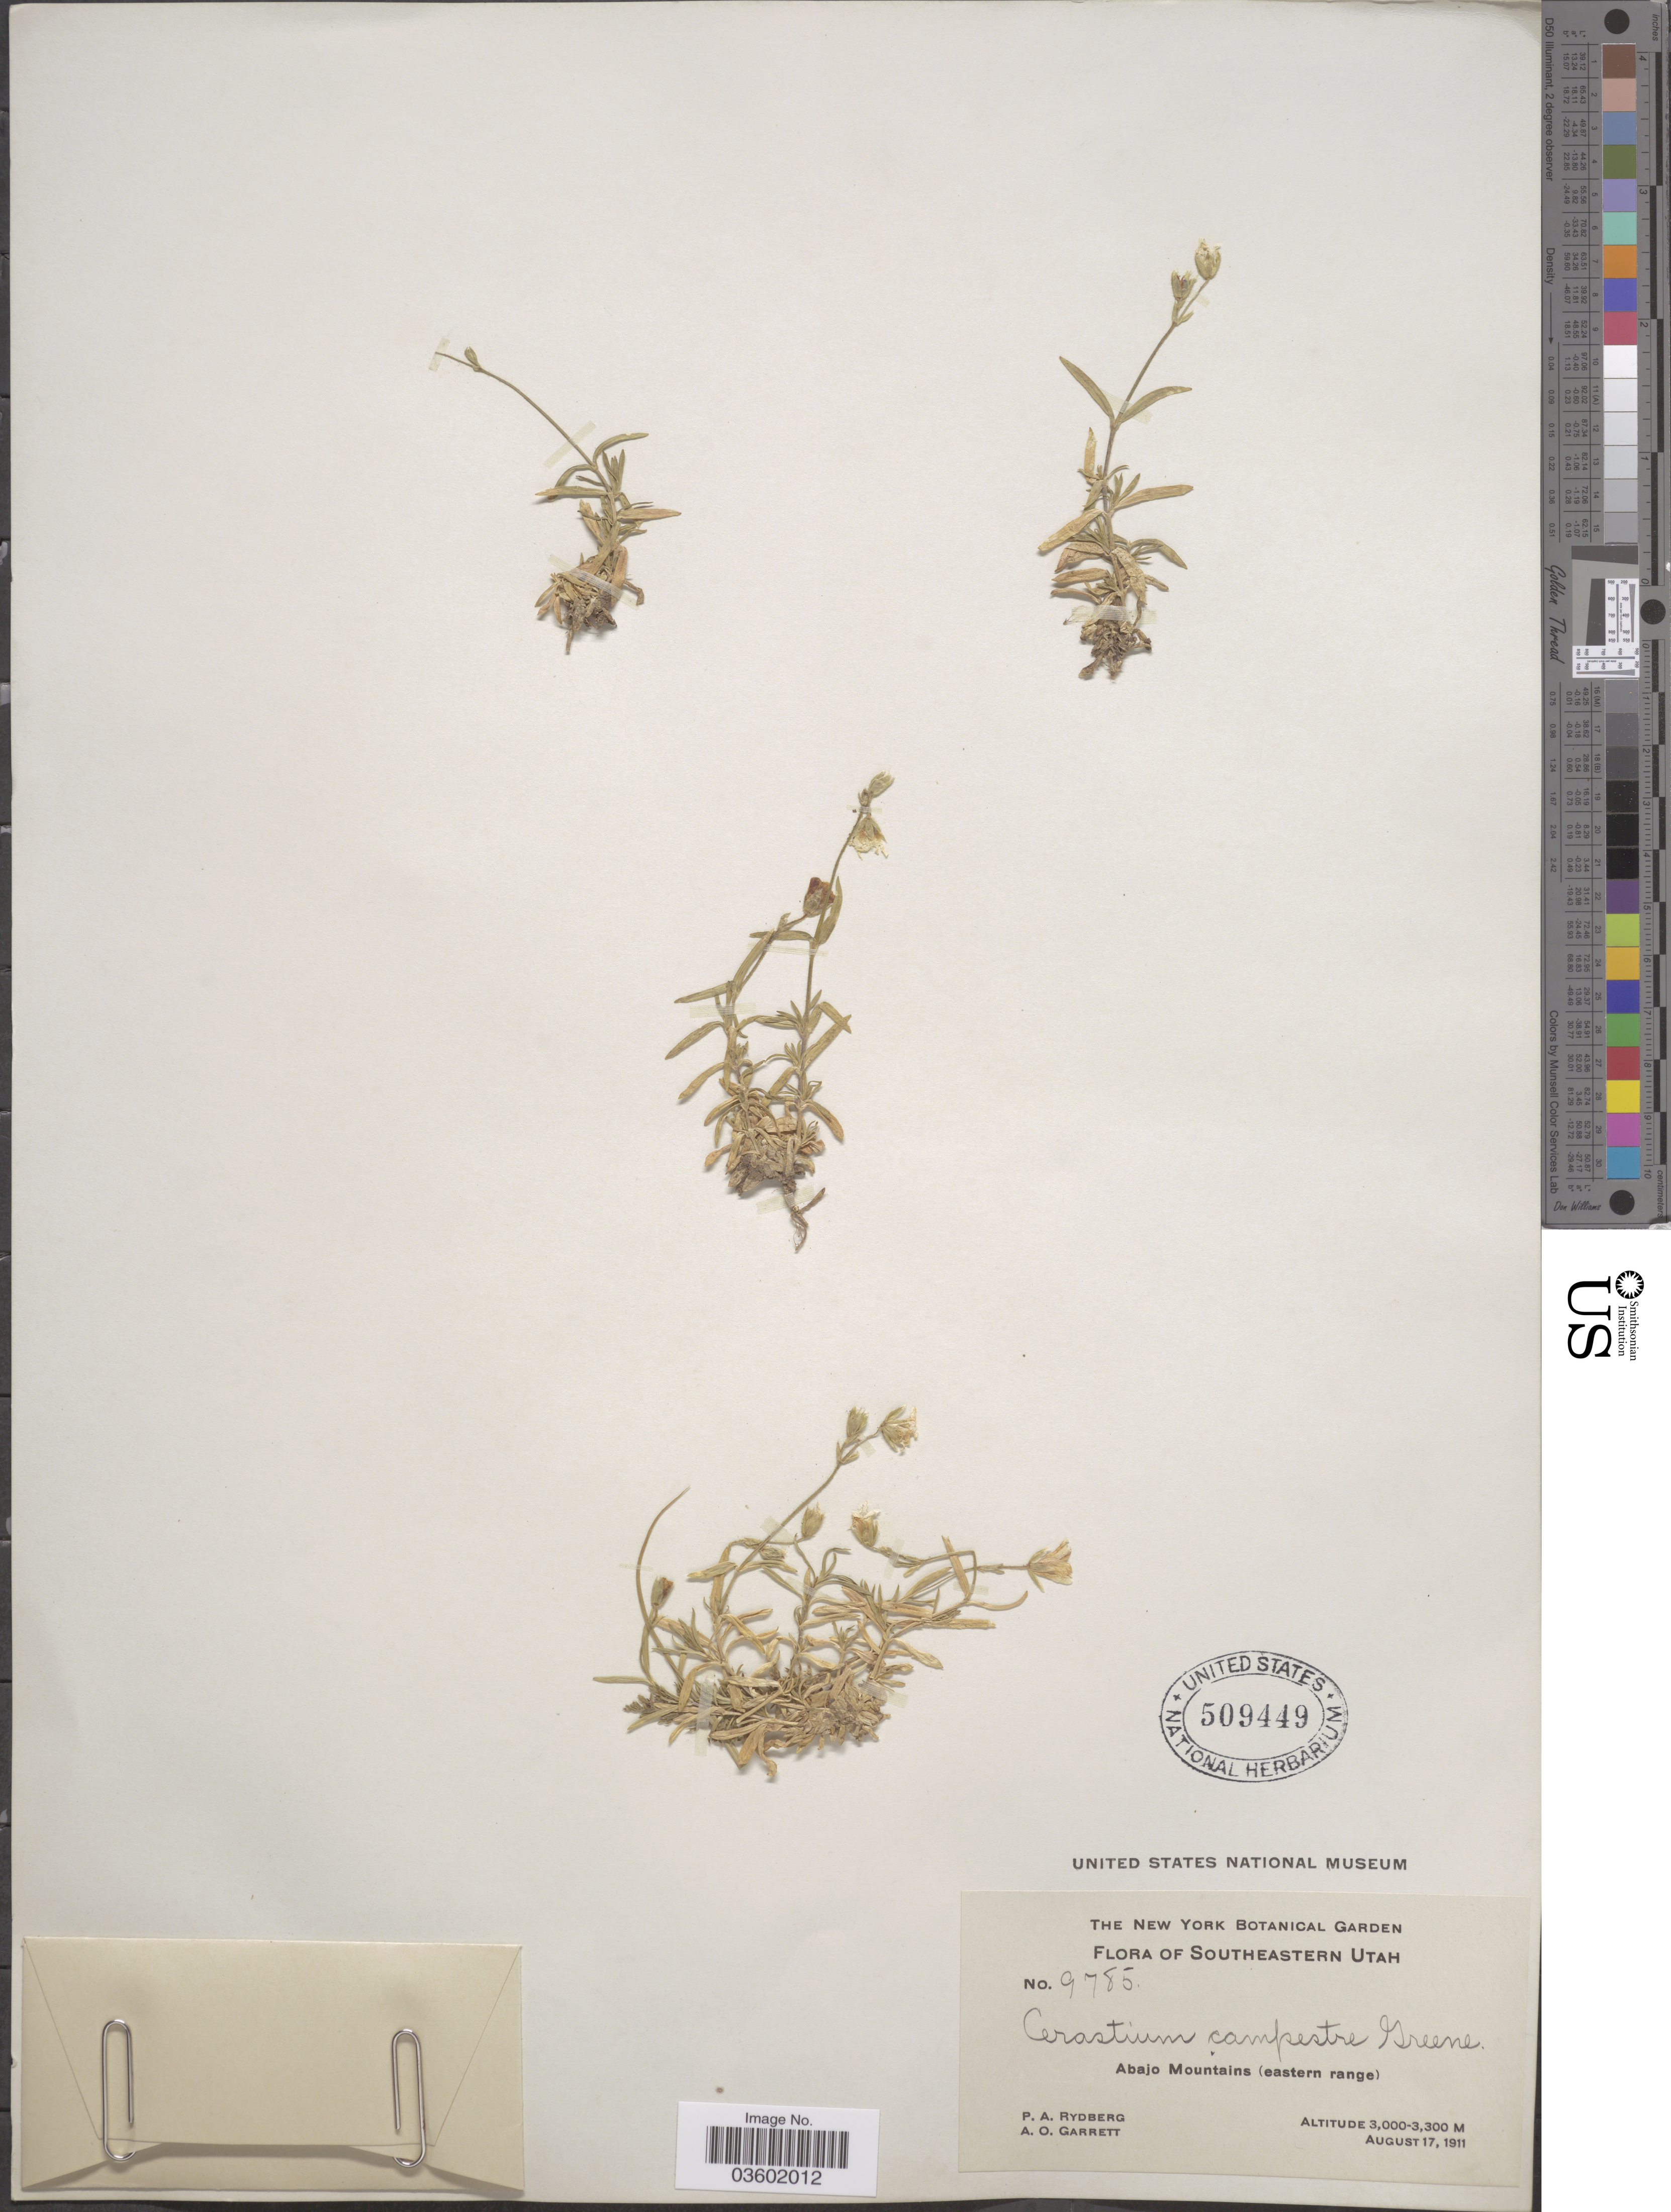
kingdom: Plantae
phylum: Tracheophyta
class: Magnoliopsida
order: Caryophyllales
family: Caryophyllaceae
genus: Cerastium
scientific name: Cerastium oreophilum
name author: Greene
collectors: P. A. Rydberg & A. O. Garrett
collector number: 9785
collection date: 1911-08-17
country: United States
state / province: Utah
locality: Southeastern Utah. Abajo Mountains (eastern range).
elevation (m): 3000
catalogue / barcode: US 509449